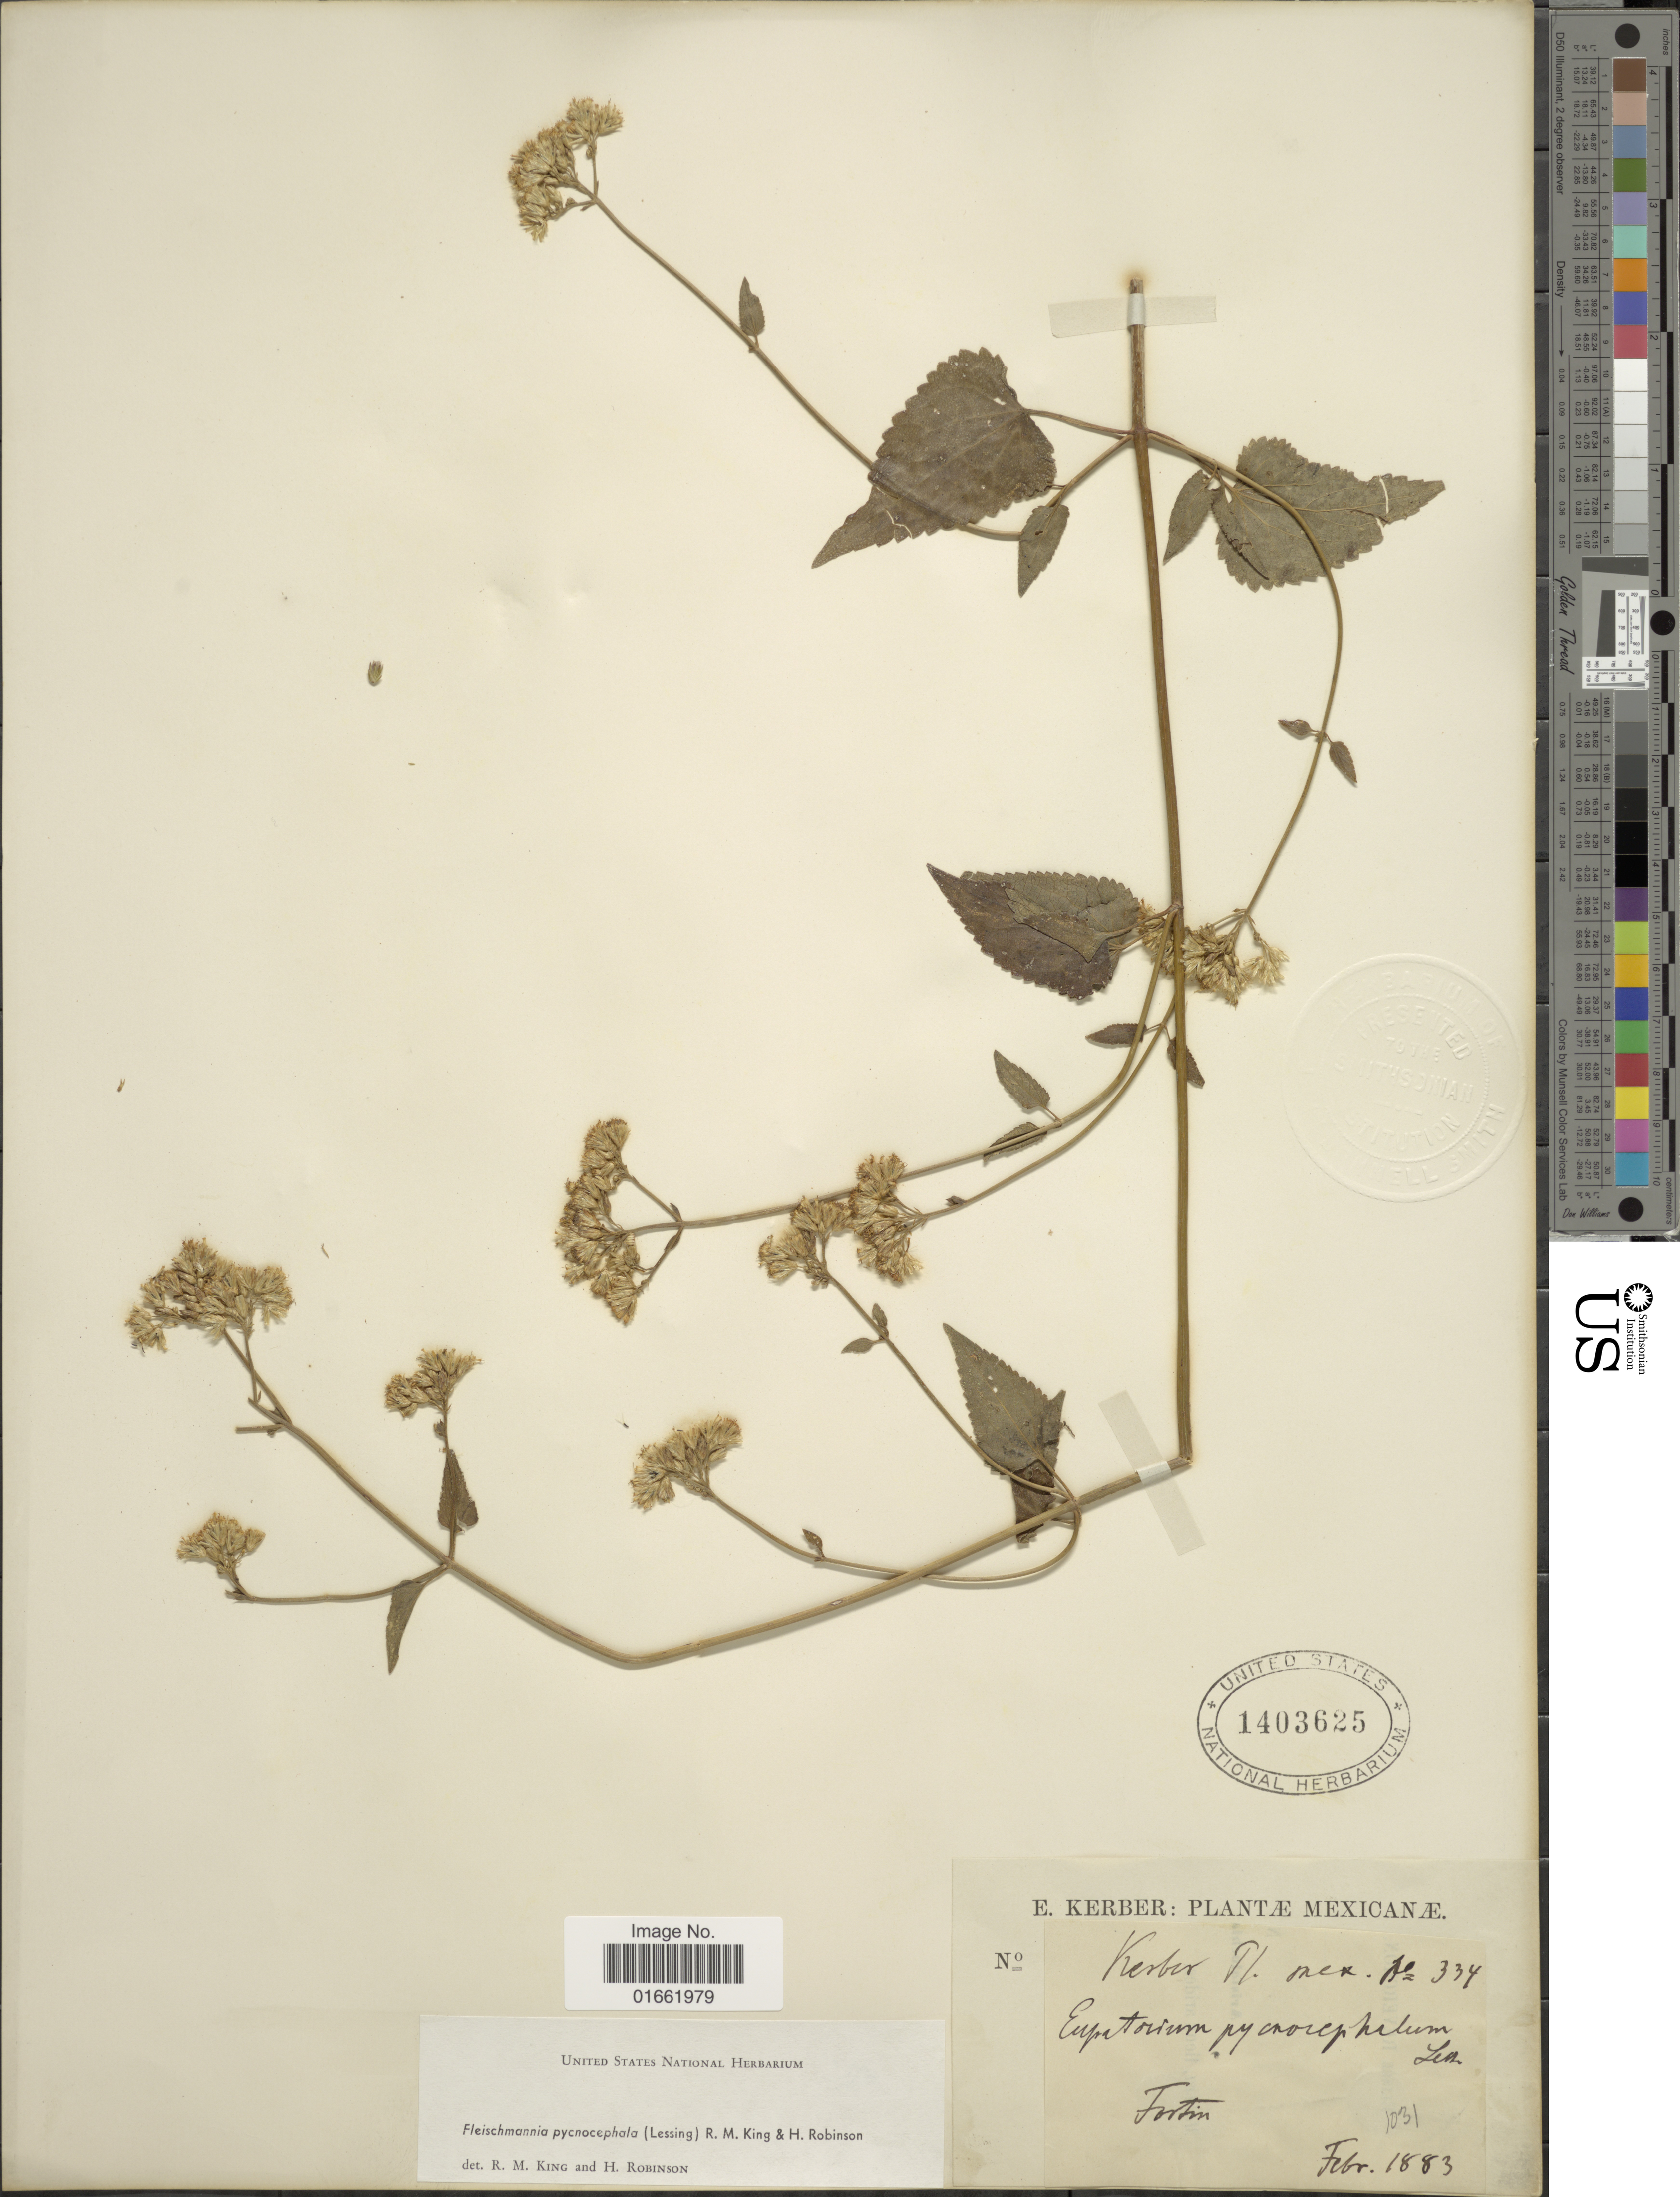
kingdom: Plantae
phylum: Tracheophyta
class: Magnoliopsida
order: Asterales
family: Asteraceae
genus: Fleischmannia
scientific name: Fleischmannia pycnocephala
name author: (Less.) R.M. King & H. Rob.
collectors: E. Kerber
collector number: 334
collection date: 1883-02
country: Mexico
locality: Fortin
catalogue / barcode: US 1403625